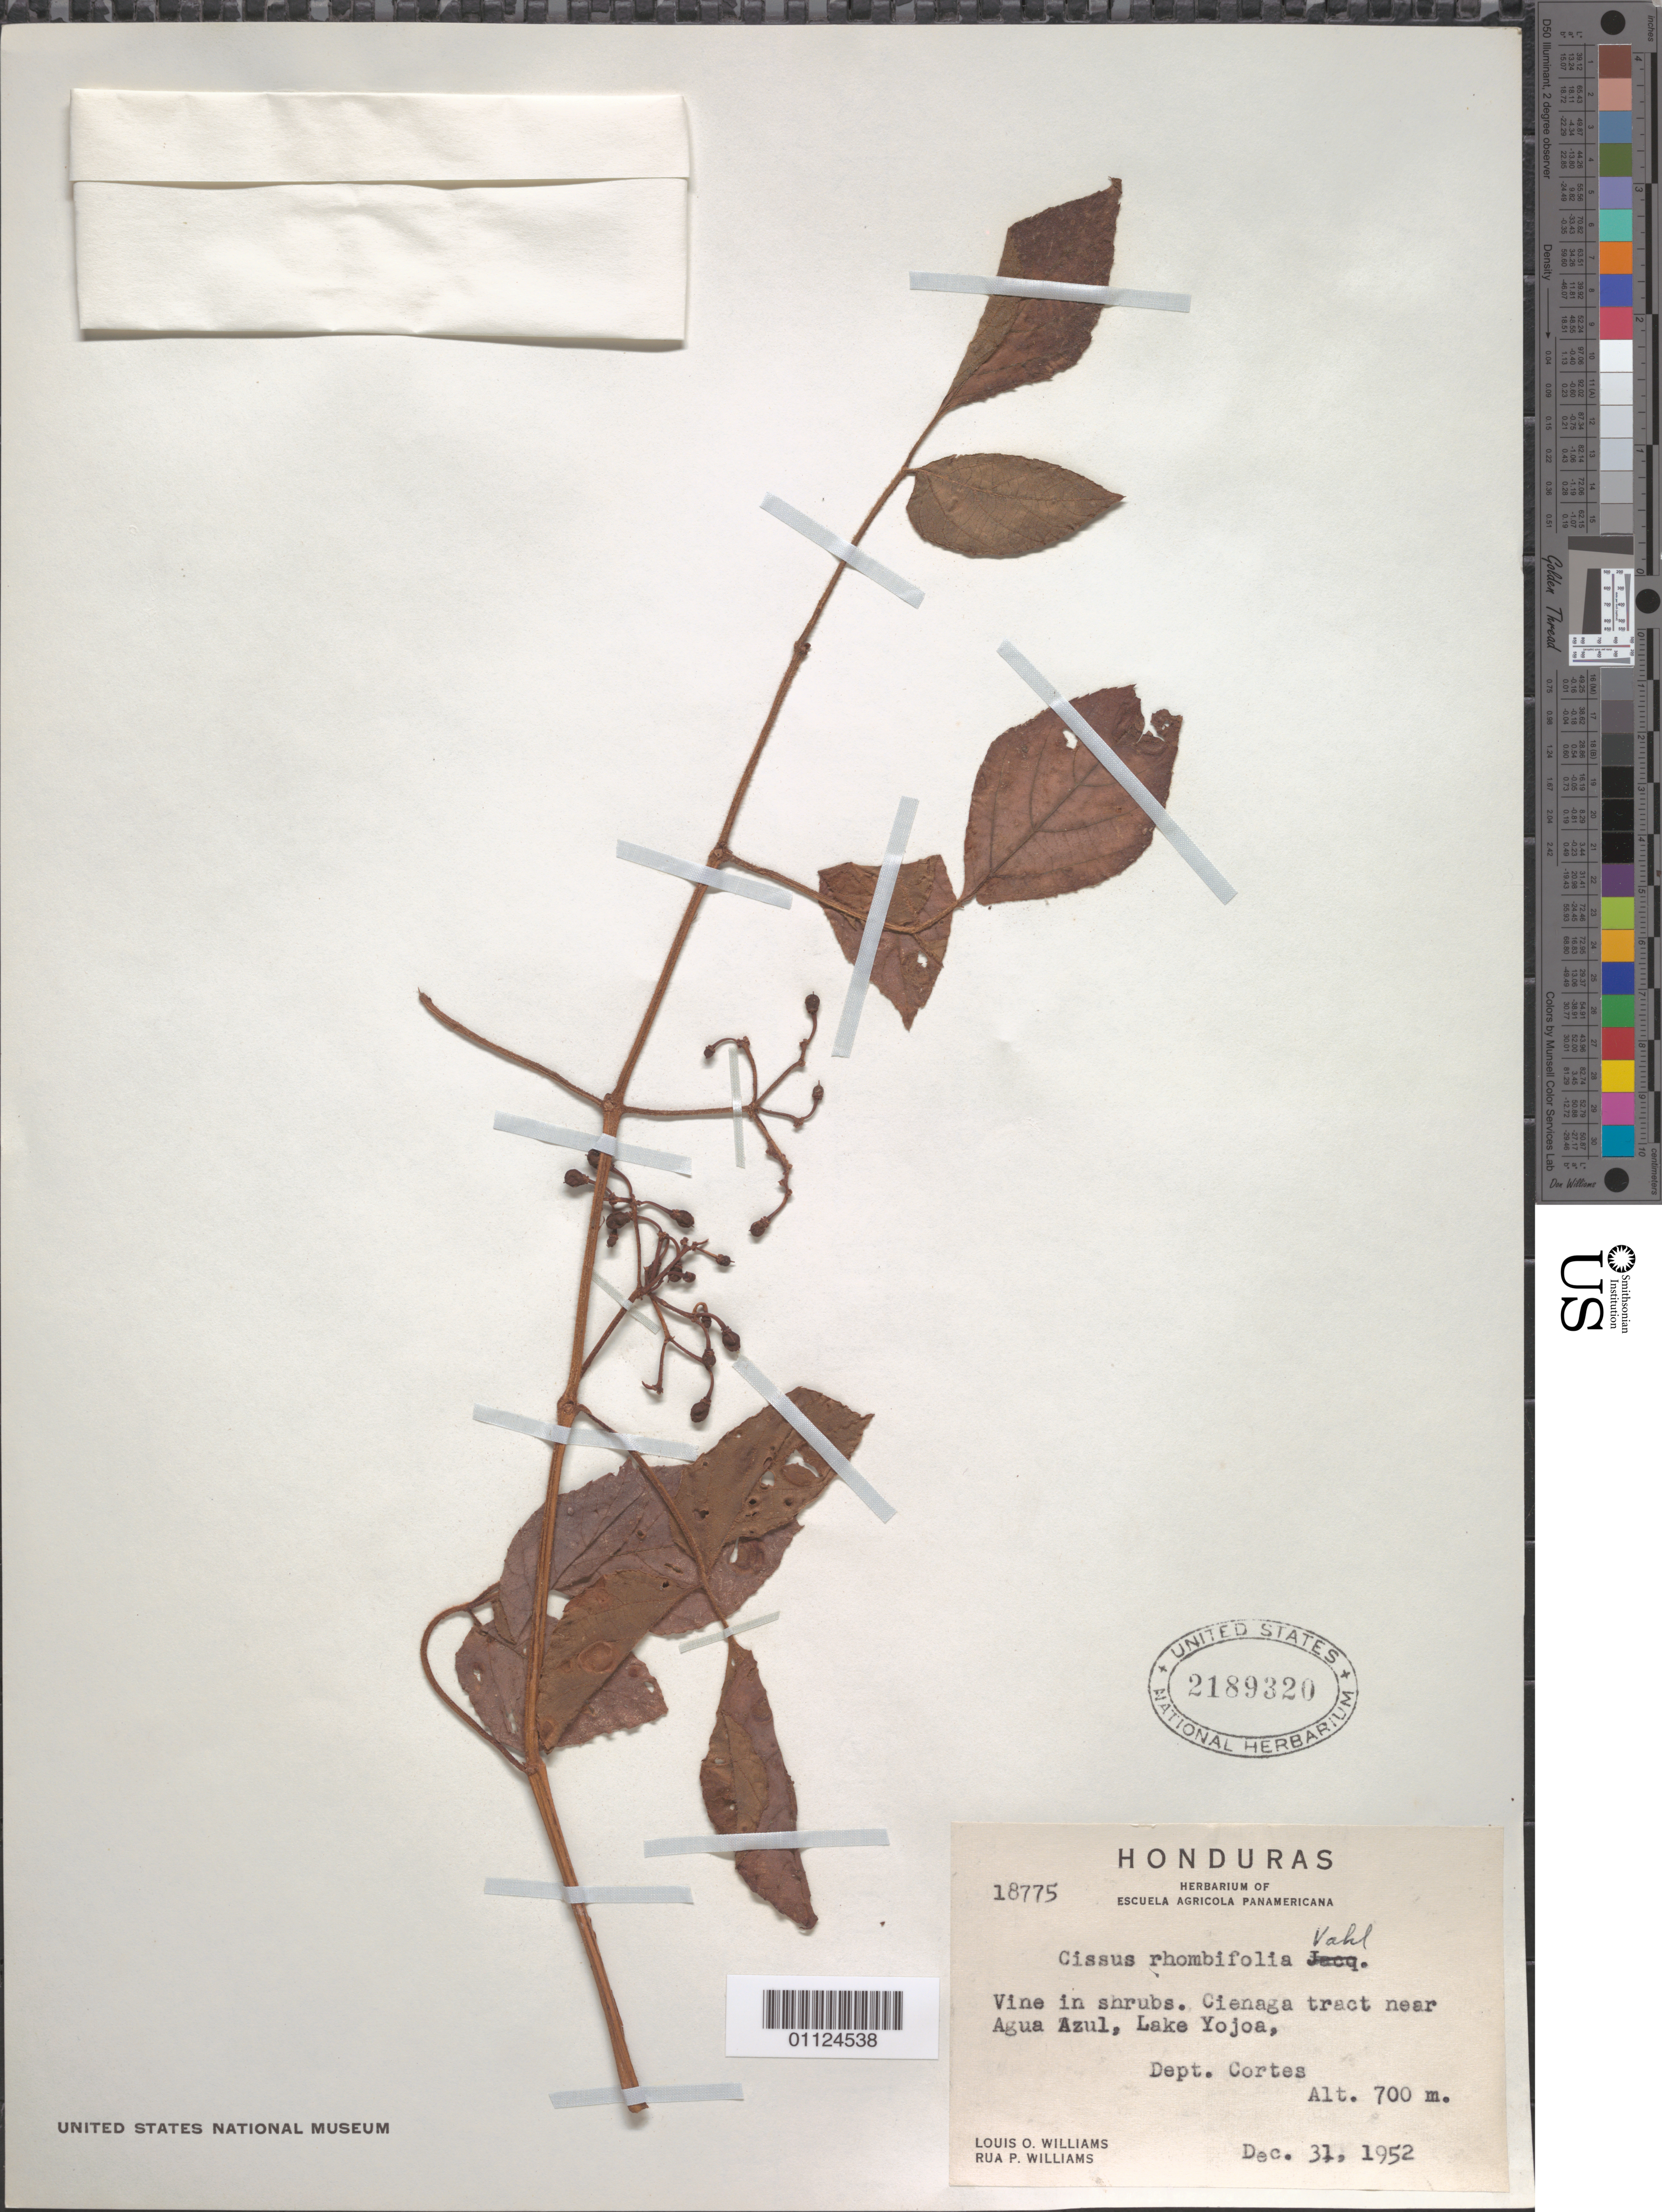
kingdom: Plantae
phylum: Tracheophyta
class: Magnoliopsida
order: Vitales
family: Vitaceae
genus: Cissus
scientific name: Cissus rhombifolia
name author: Vahl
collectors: L. O. Williams & R. P. Williams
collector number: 18775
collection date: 1952-12-31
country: Honduras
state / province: Cortés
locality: Cienaga tract near Agua Azul, Lake Yojoa.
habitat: Vine in shrubs.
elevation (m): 700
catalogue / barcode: US 2189320